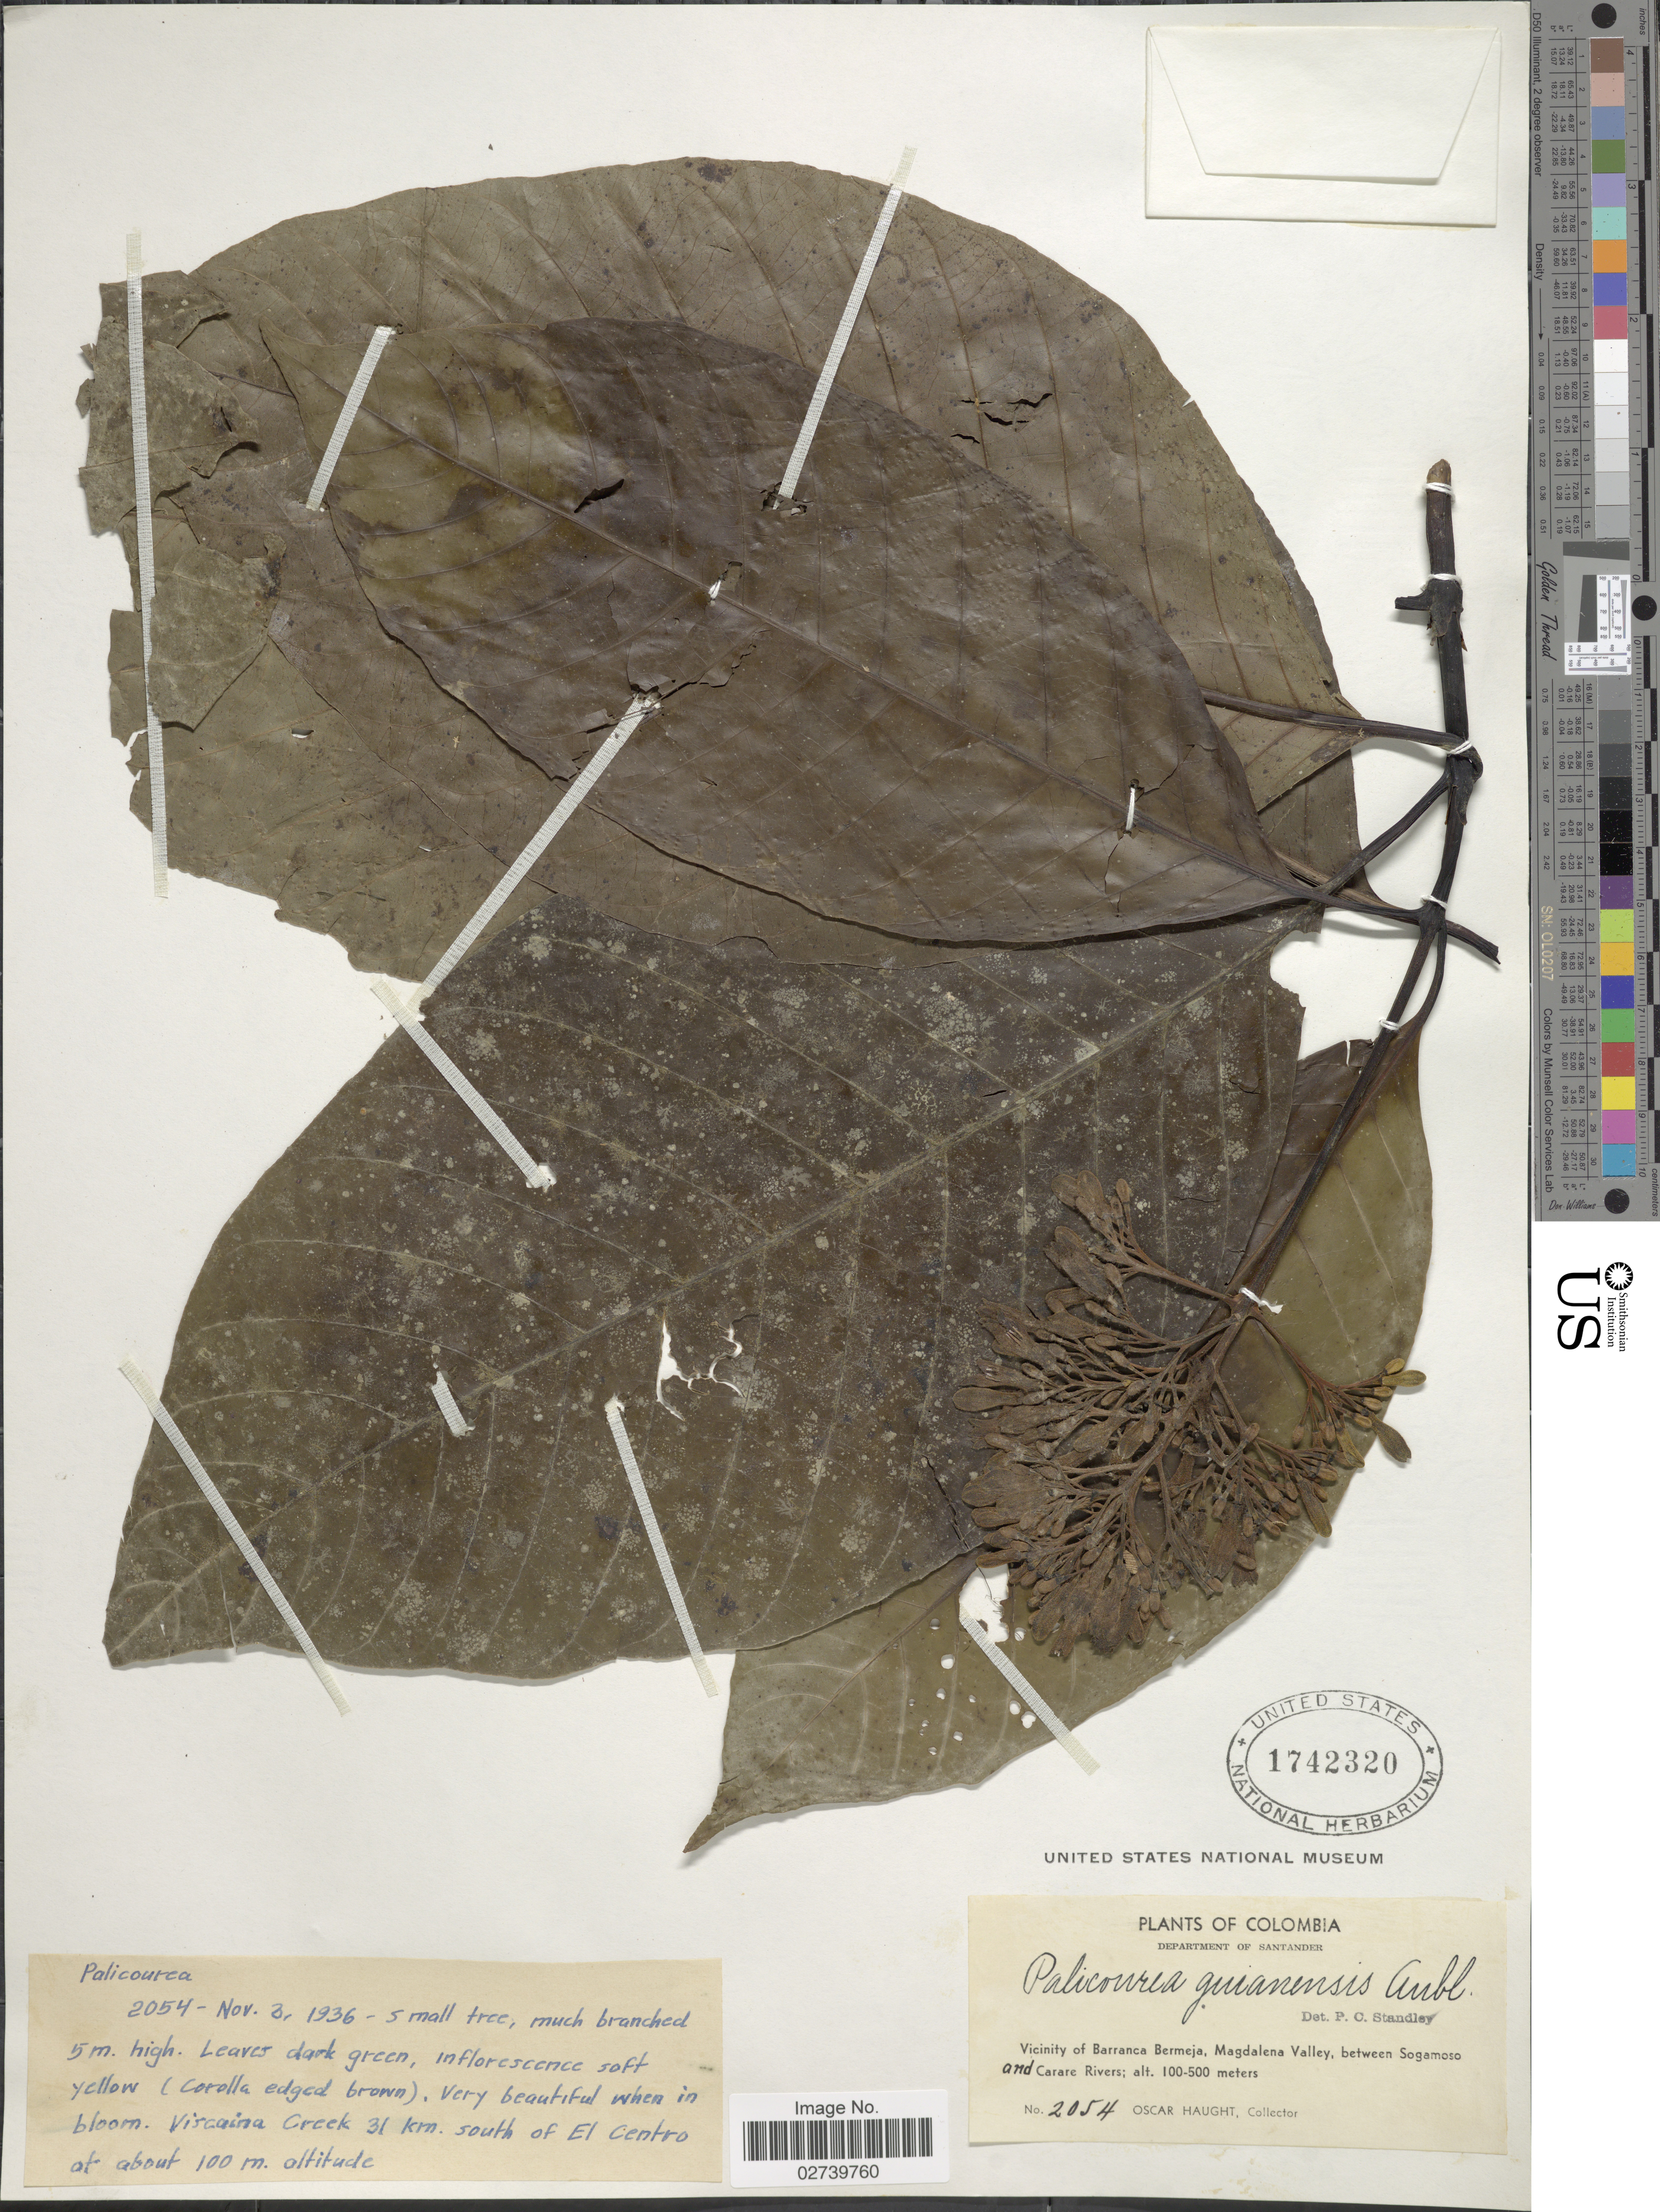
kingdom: Plantae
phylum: Tracheophyta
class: Magnoliopsida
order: Gentianales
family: Rubiaceae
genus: Palicourea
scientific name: Palicourea guianensis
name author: Aubl.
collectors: O. Haught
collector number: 2054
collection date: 1936-11-03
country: Colombia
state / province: Santander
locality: Vicinity of Barranca Bermeja, Magdalena Valley, between Sogamoso and Carare Rivers. Viscaina Creek. south 31 km south of El Centro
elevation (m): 100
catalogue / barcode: US 1742320